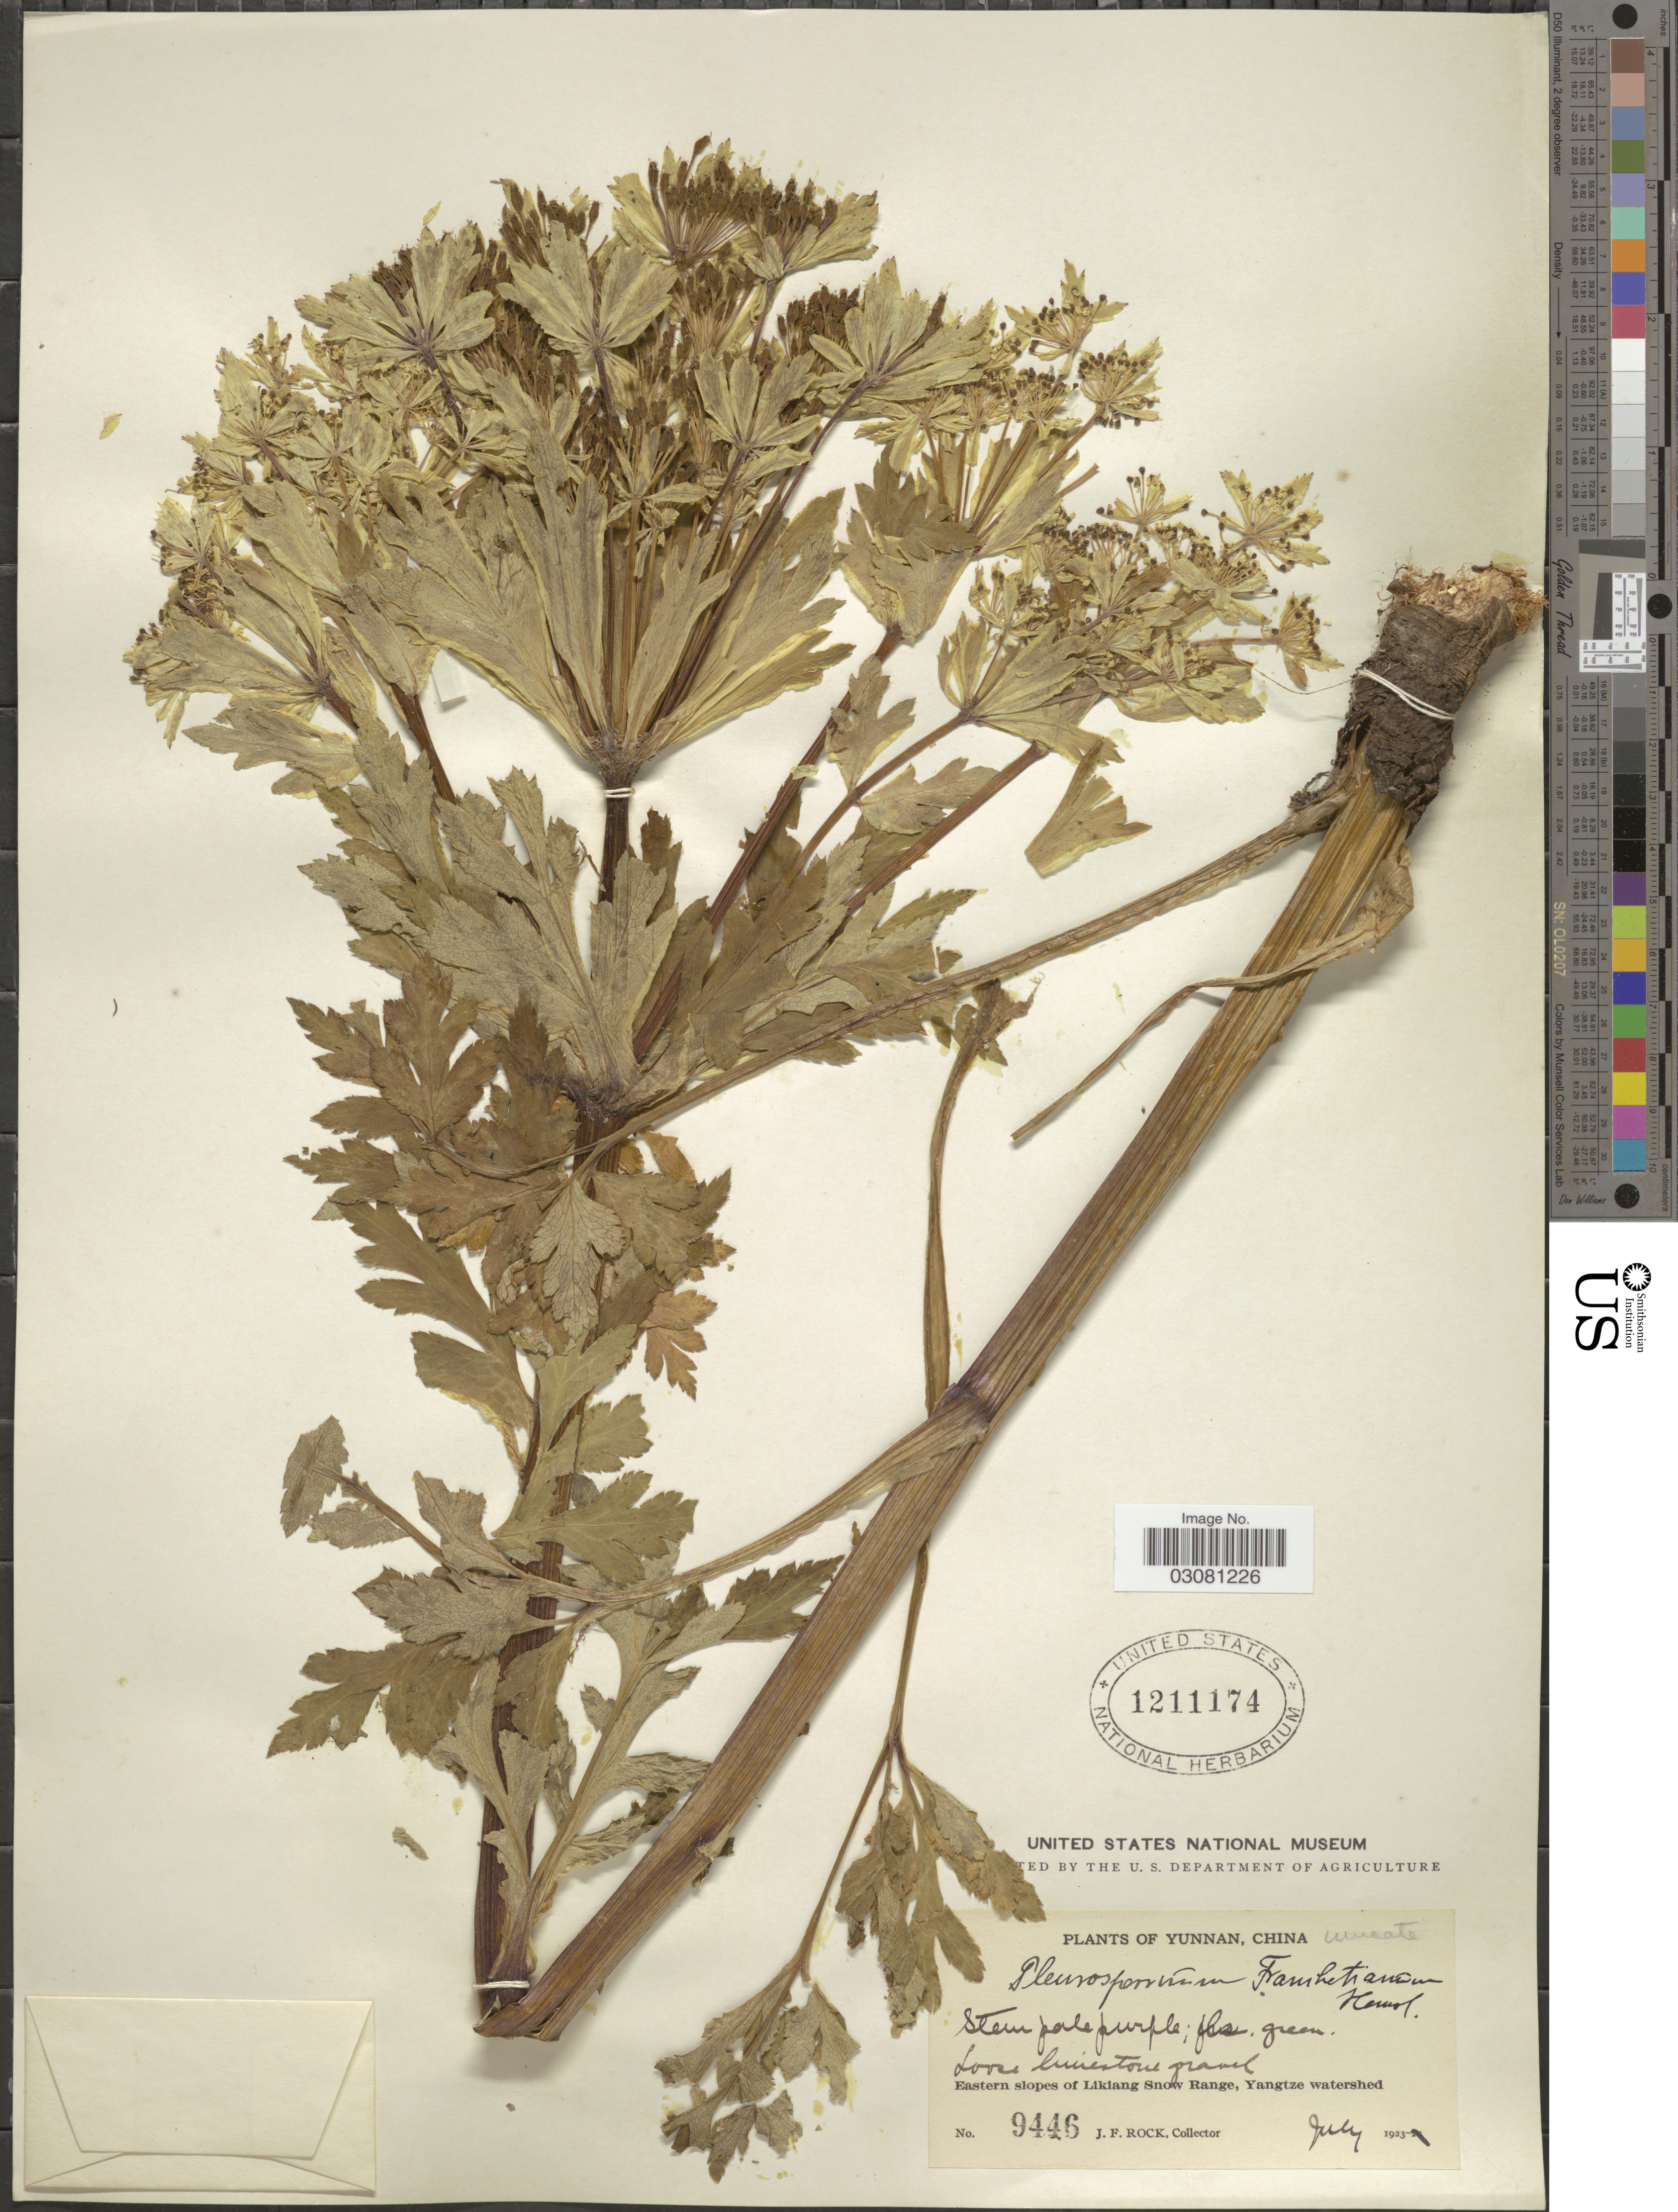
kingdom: Plantae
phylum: Tracheophyta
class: Magnoliopsida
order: Apiales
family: Apiaceae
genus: Pleurospermum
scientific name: Pleurospermum franchetianum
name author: Hemsl.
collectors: J. Rock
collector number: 9446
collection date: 1923-07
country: China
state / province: Yunnan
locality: Eastern slopes of Likiang Snow Range, Yangtze watershed.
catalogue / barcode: US 1211174